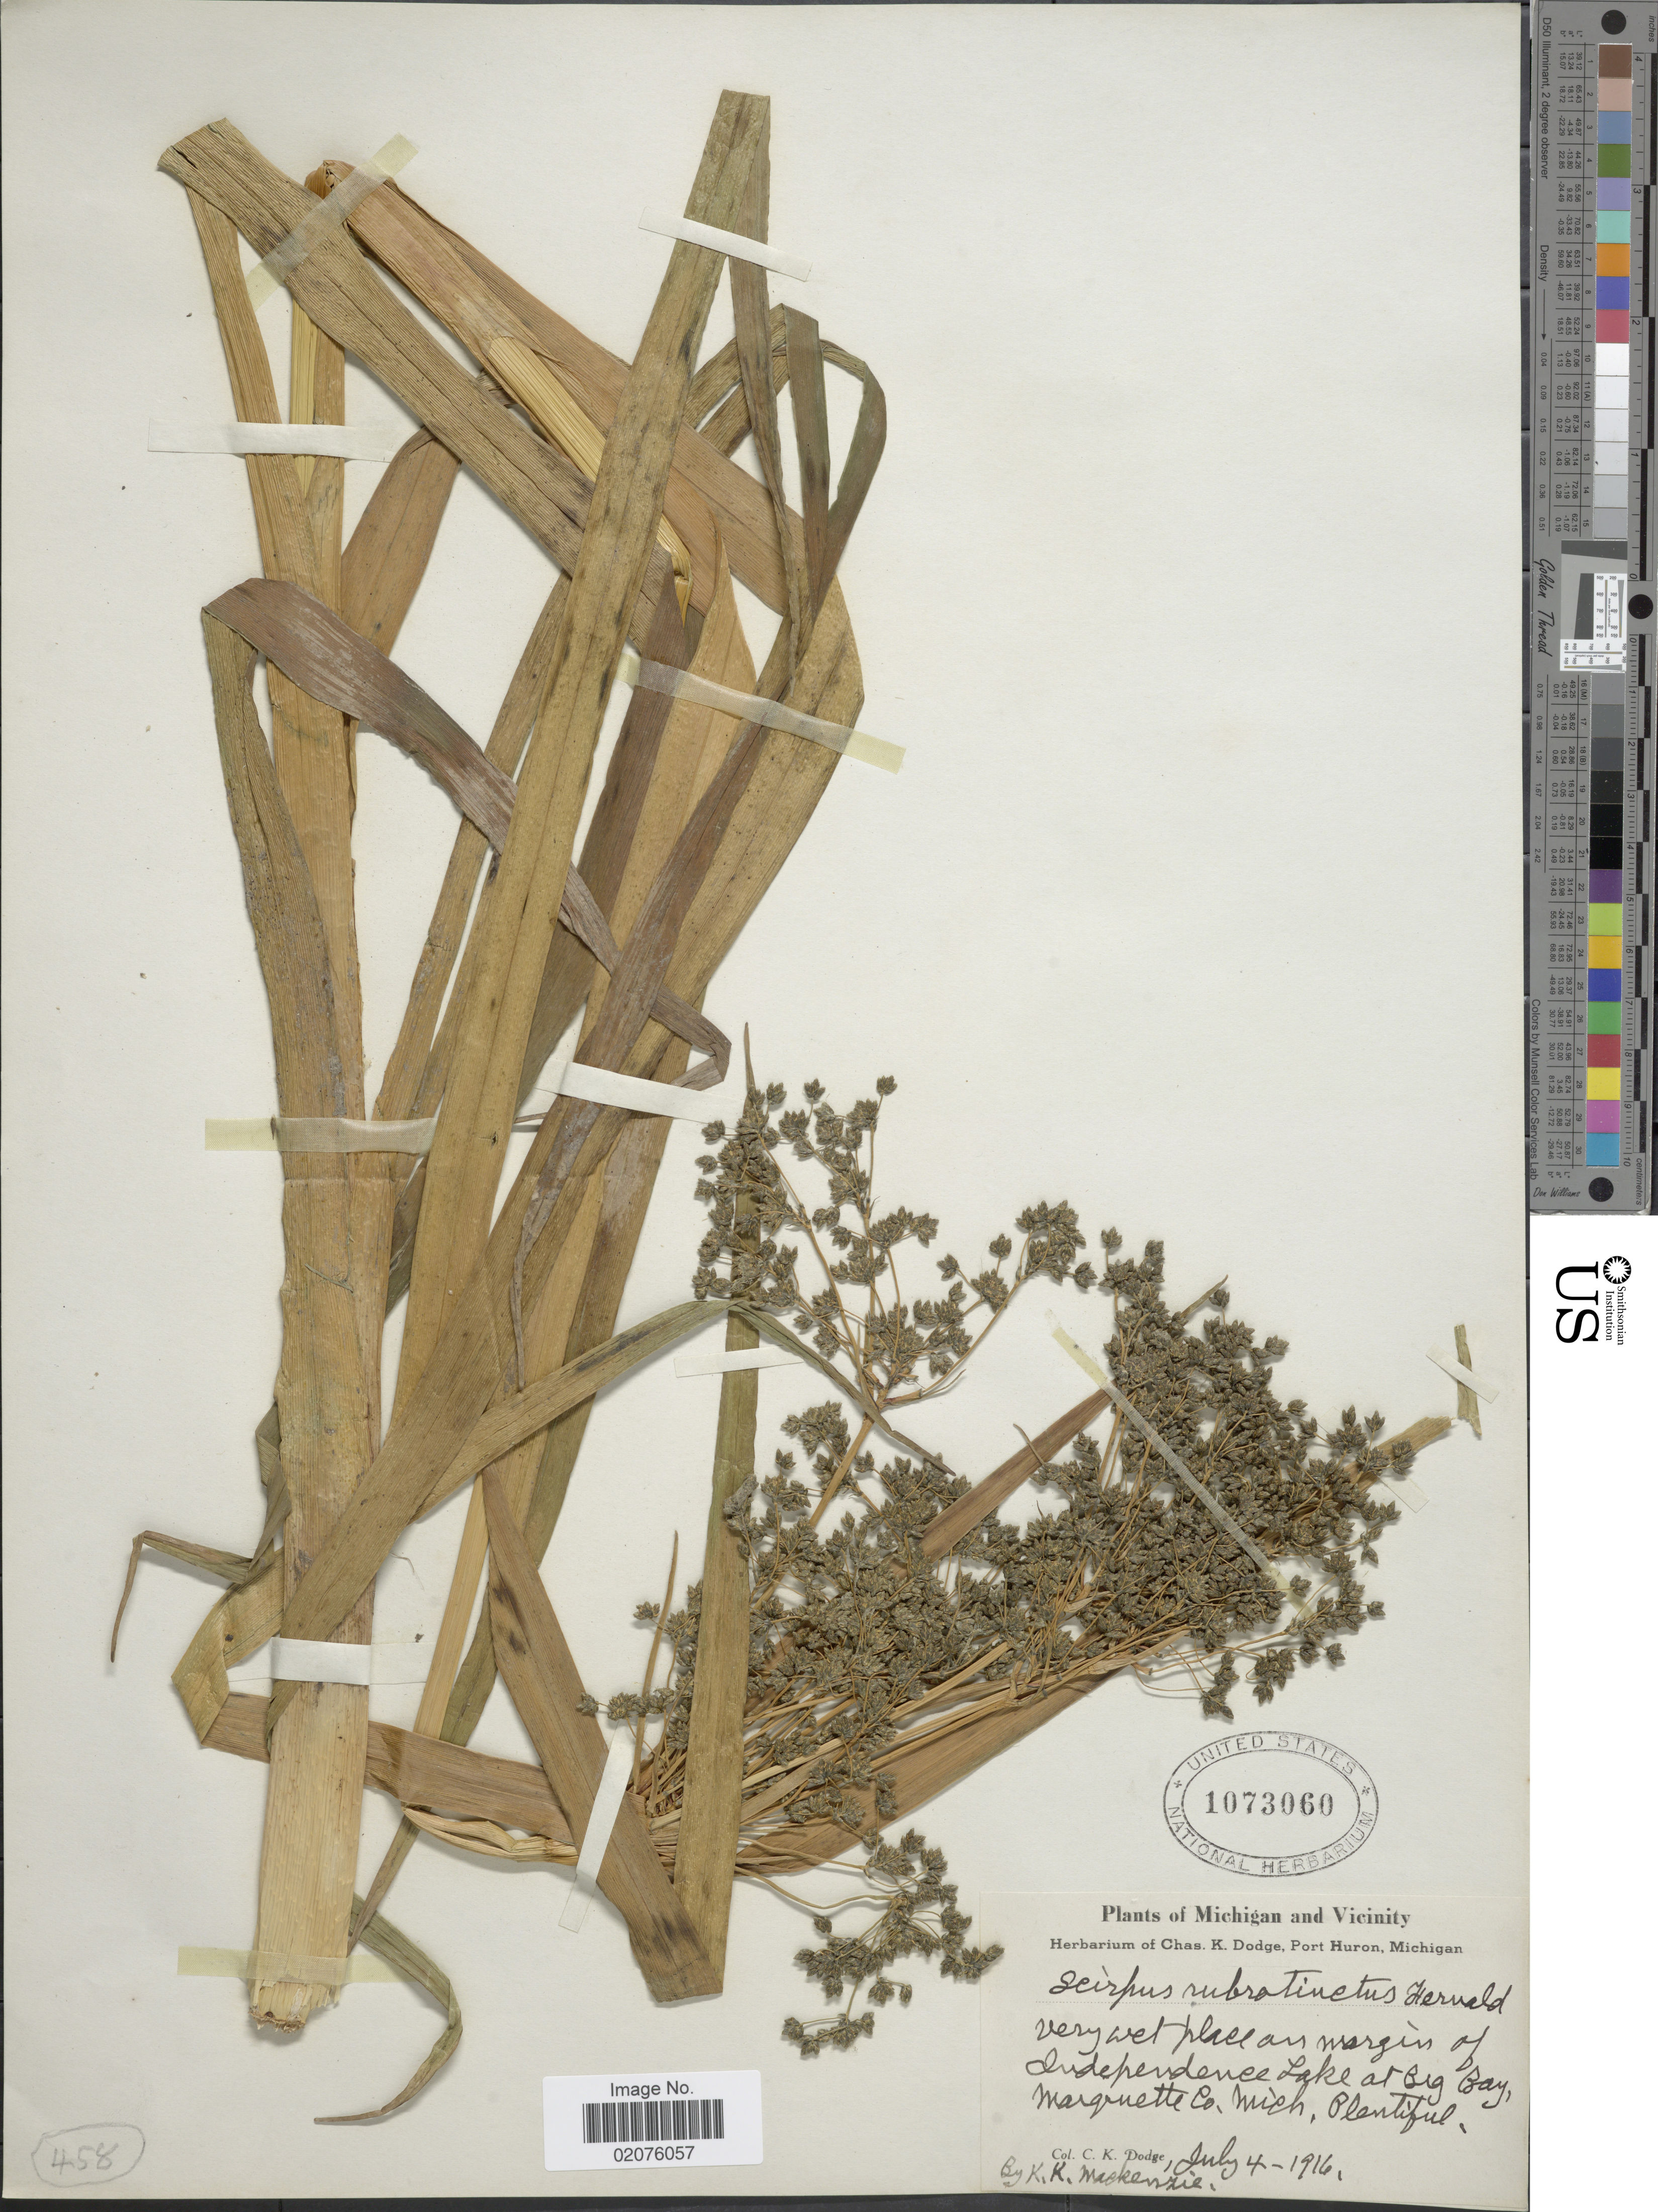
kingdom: Plantae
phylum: Tracheophyta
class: Liliopsida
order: Poales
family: Cyperaceae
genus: Scirpus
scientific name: Scirpus microcarpus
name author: J. Presl & C. Presl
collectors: C. Dodge & K. K. Mackenzie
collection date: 1916-07-04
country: United States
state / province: Michigan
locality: Independence Lake at Big Bay, Marquette Co. Mich. And vicinity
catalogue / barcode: US 1073060